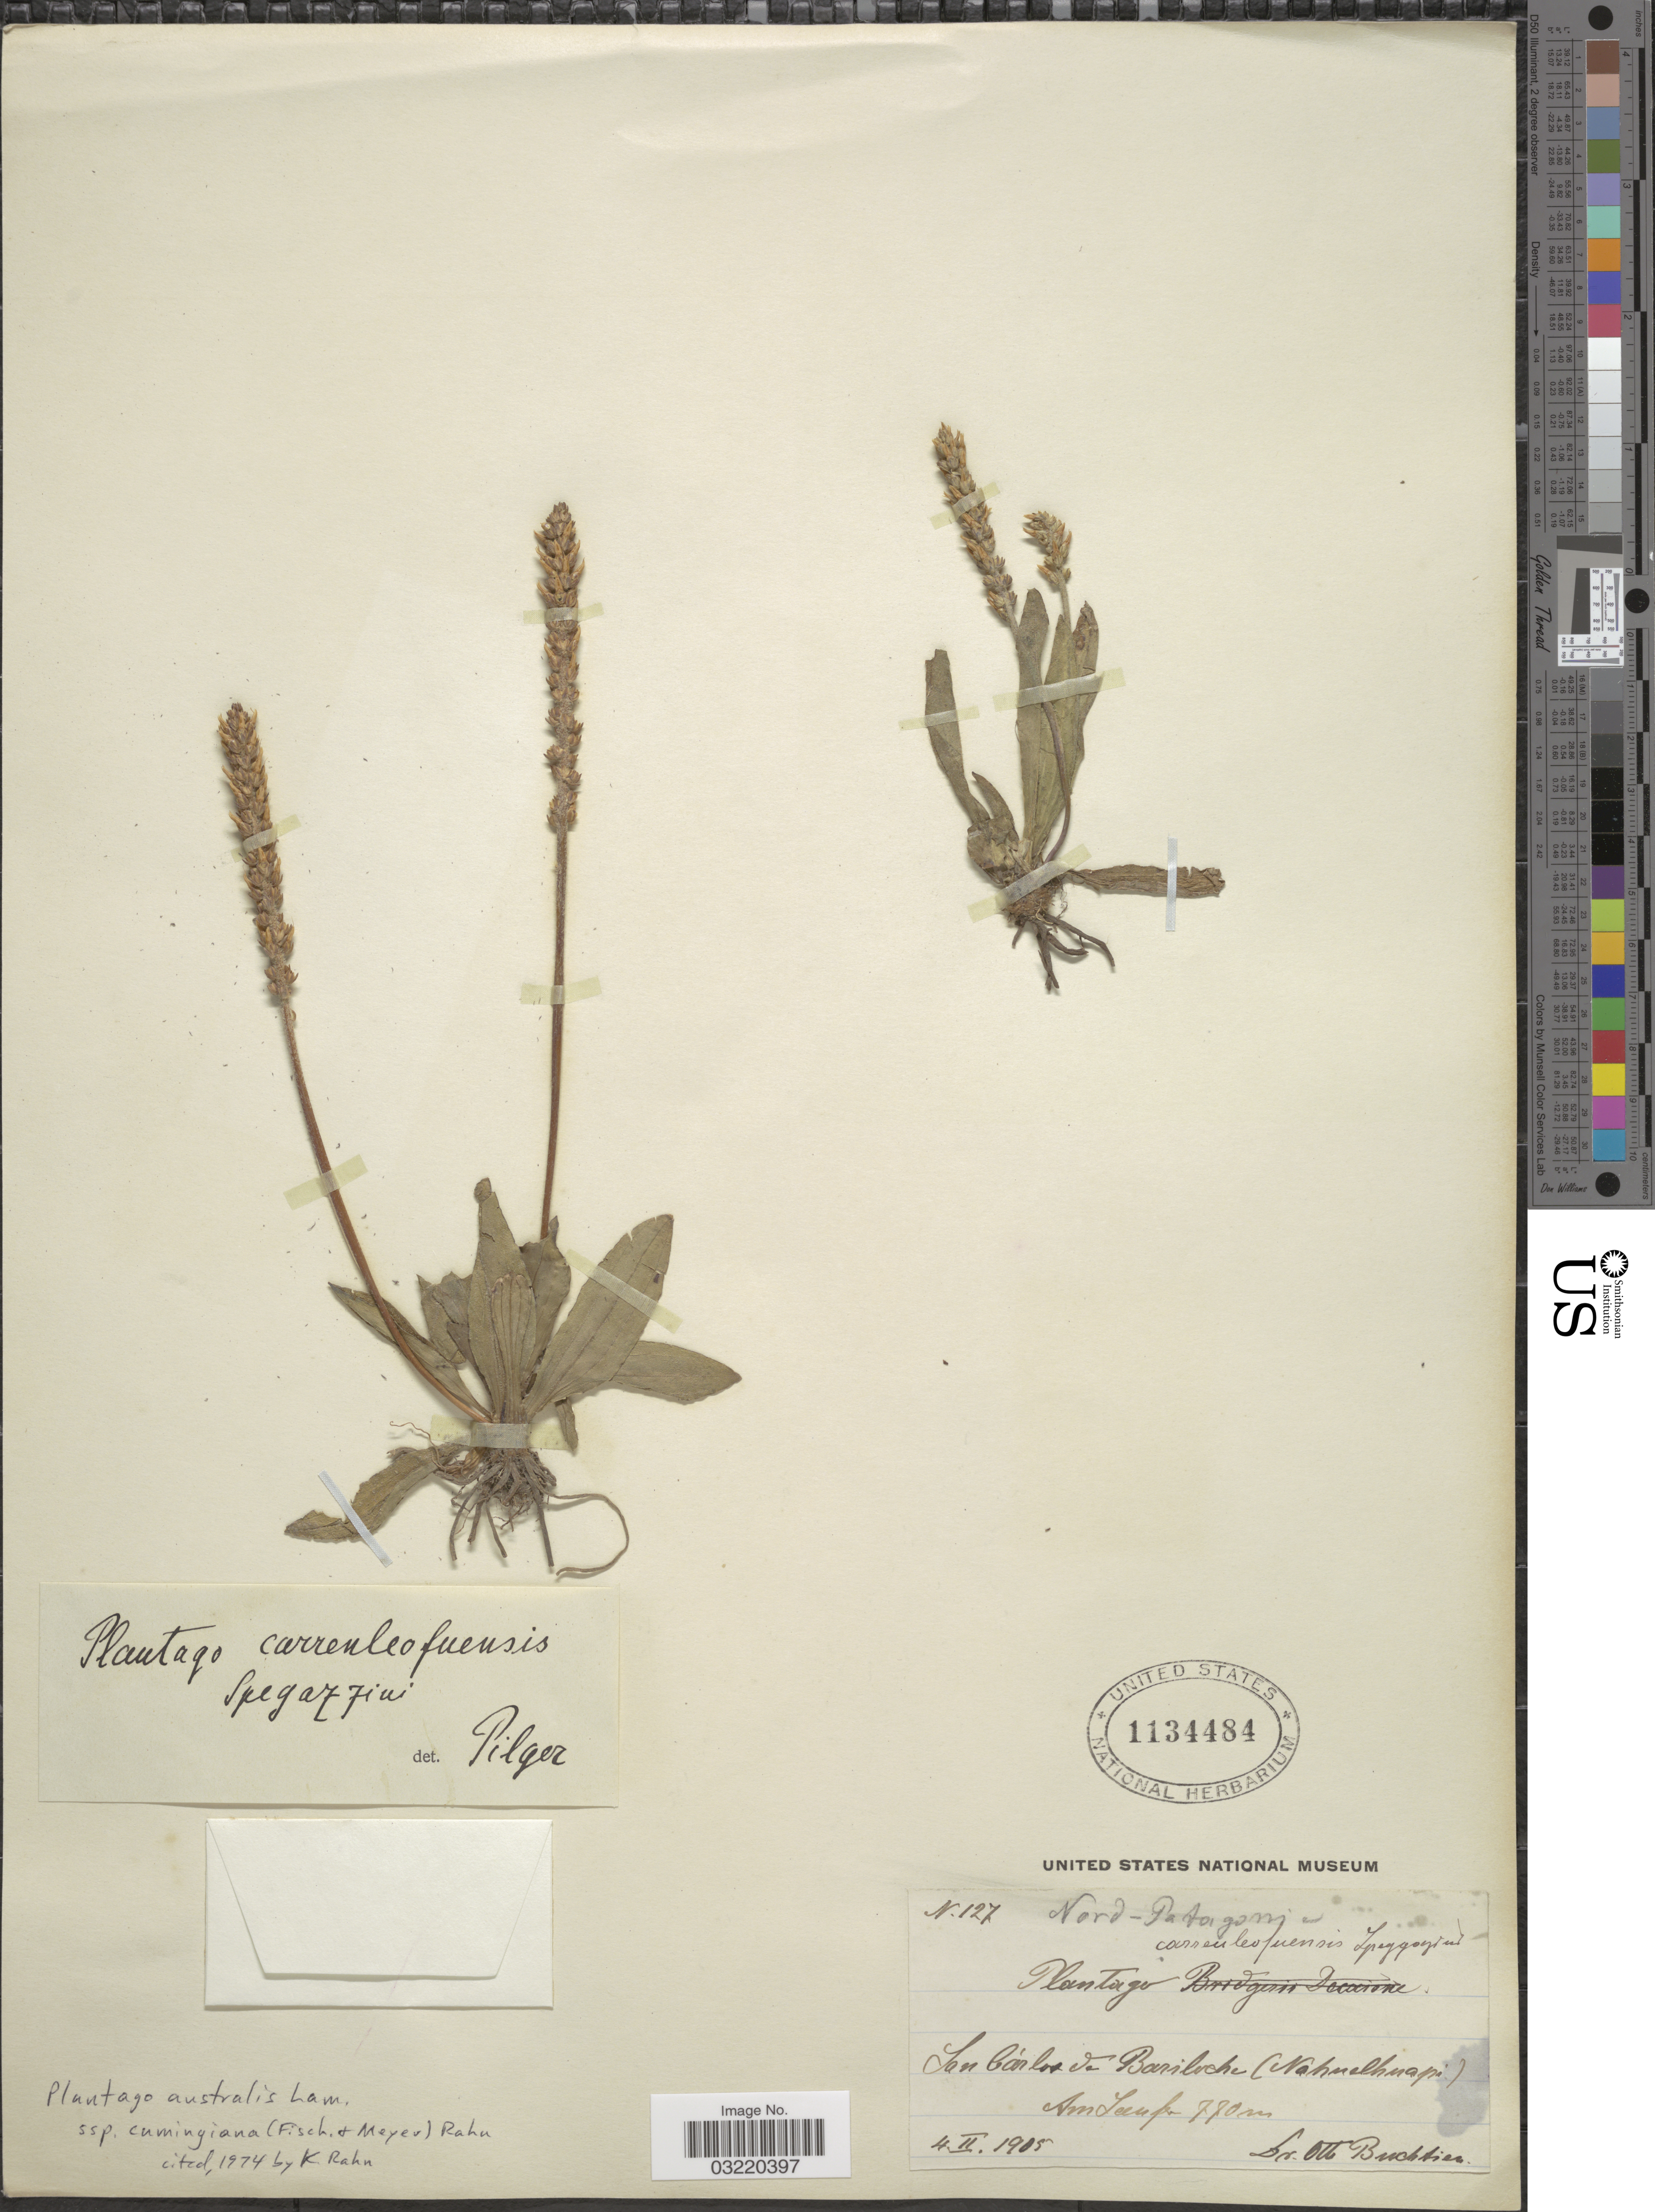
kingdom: Plantae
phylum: Tracheophyta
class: Magnoliopsida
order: Lamiales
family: Plantaginaceae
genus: Plantago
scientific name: Plantago australis subsp. cumingiana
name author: (Fisch. & C.A. Mey.) Rahn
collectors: O. Buchtien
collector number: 127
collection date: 1905-02-04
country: Bolivia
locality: San Cárlos de Bariloche (Nahuelhuapi).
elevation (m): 770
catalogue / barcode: US 1134484